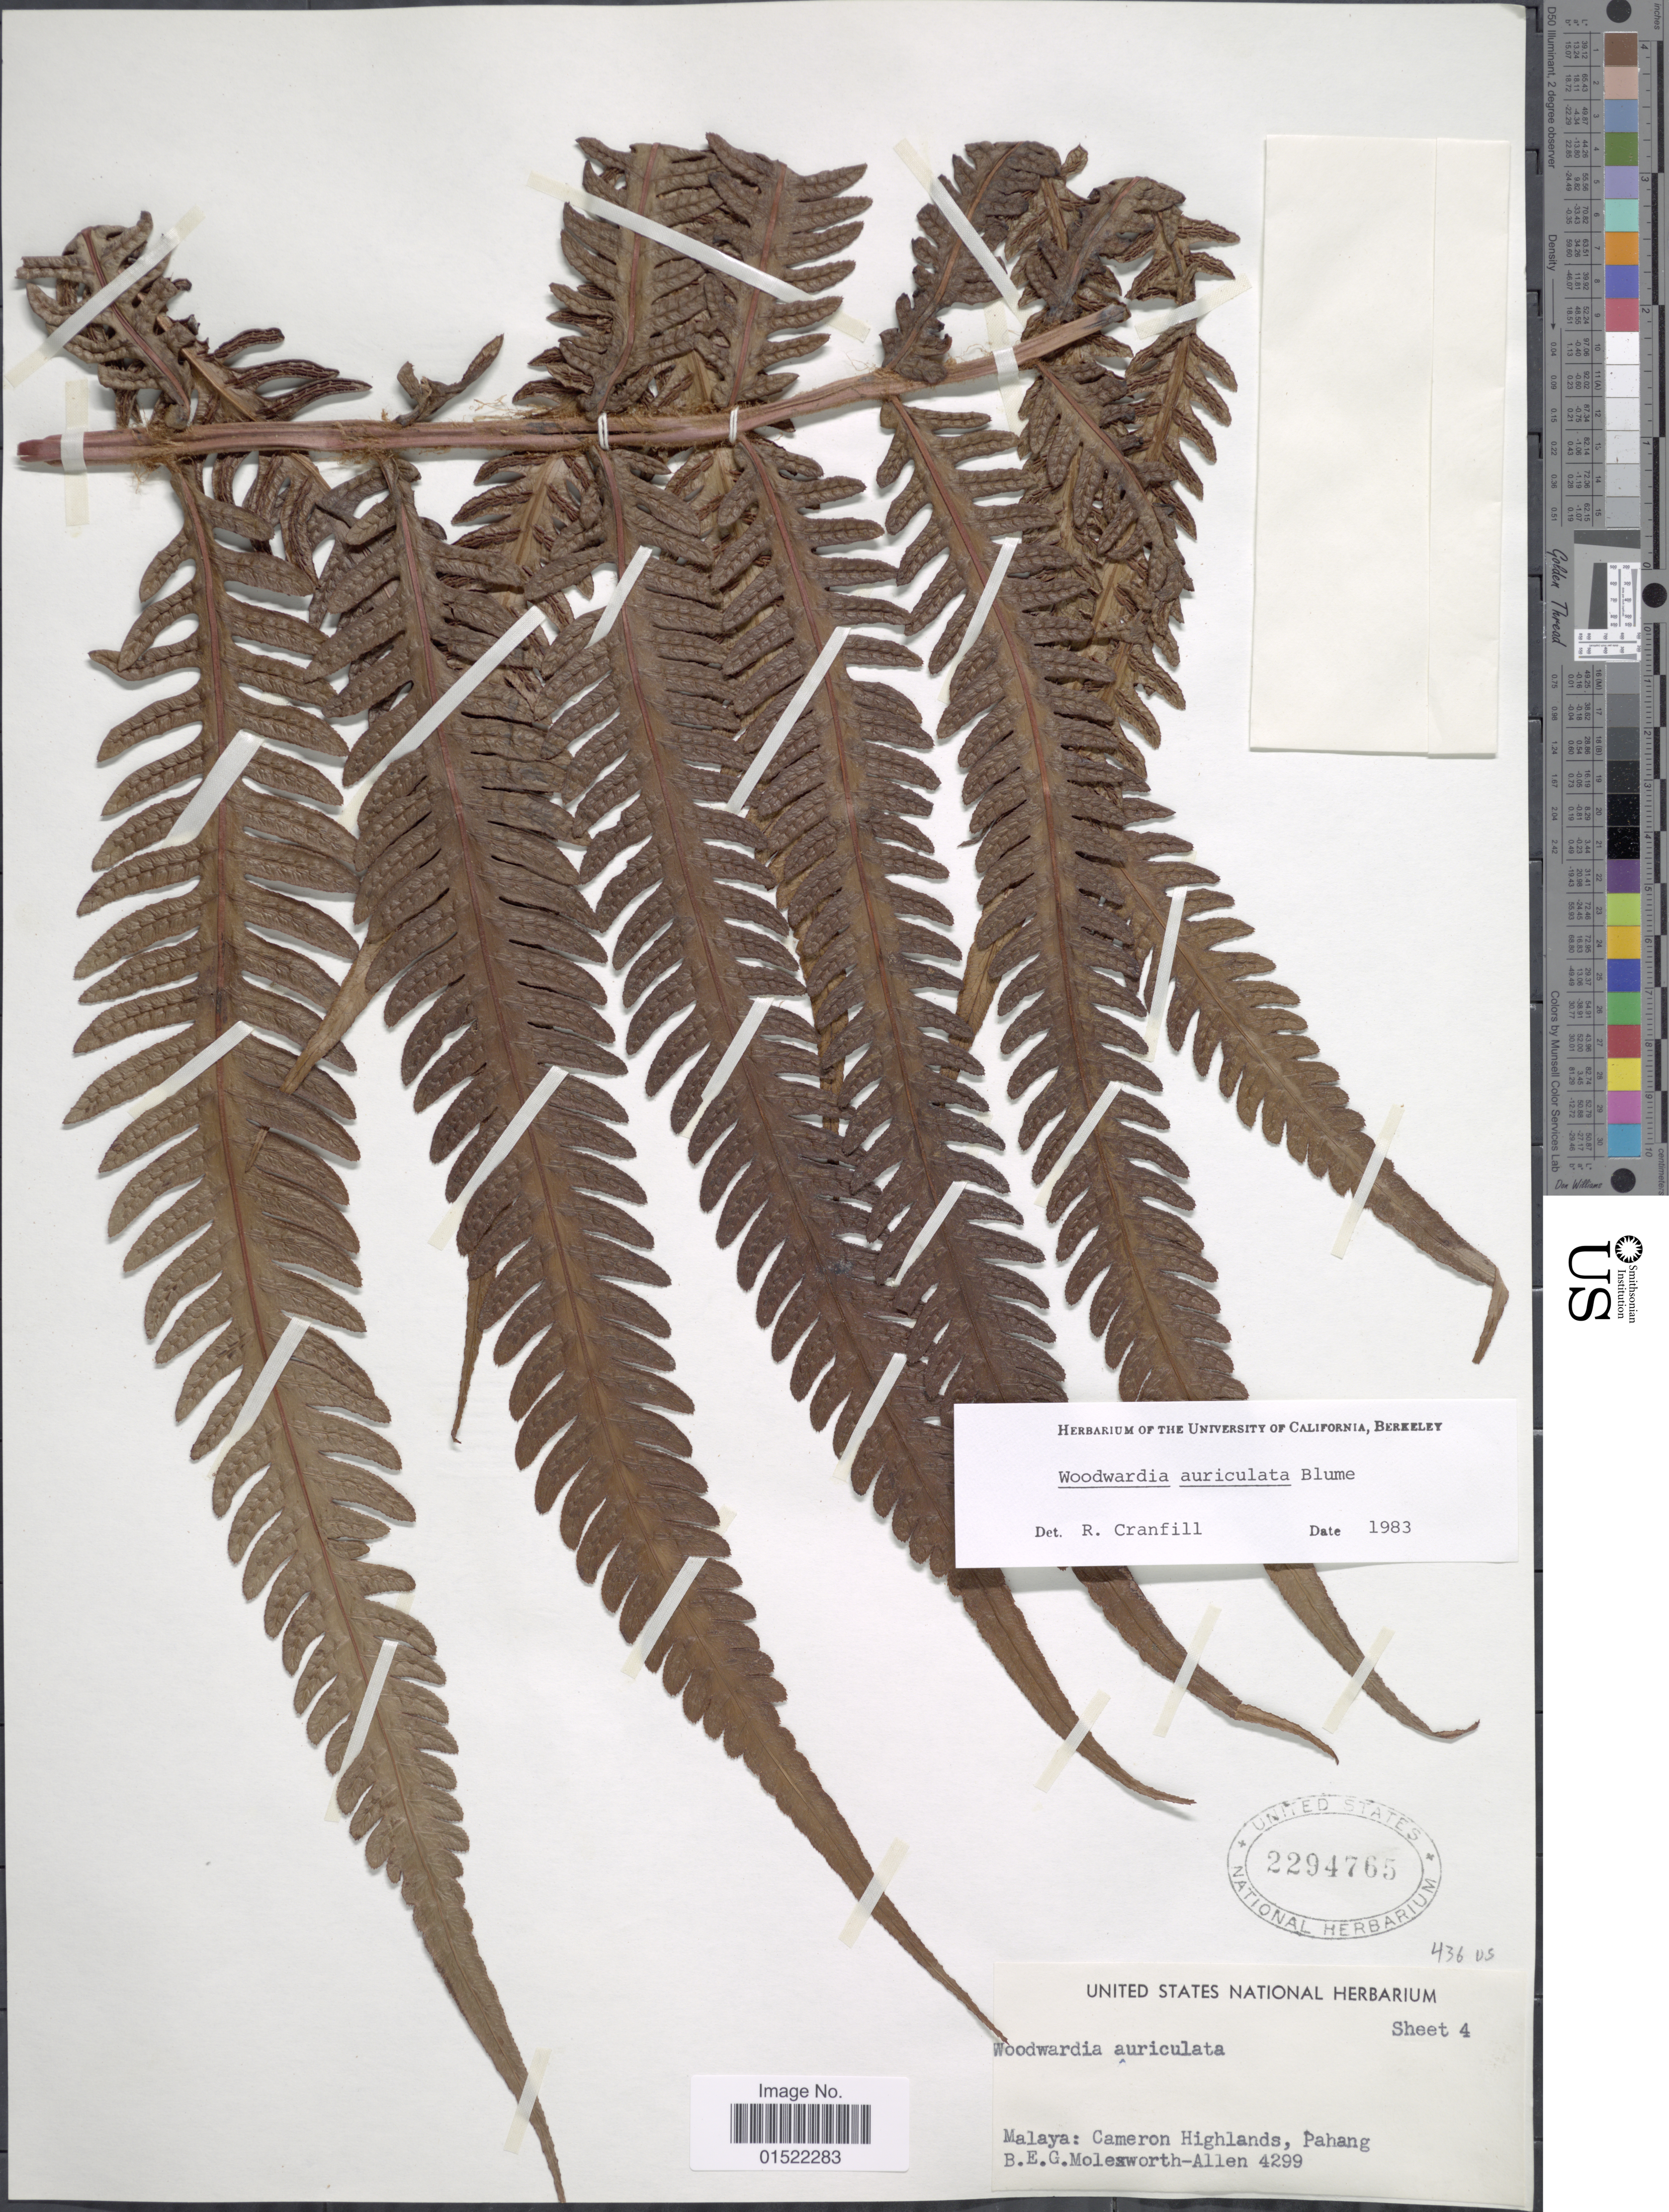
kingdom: Plantae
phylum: Tracheophyta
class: Polypodiopsida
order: Polypodiales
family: Blechnaceae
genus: Woodwardia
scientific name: Woodwardia auriculata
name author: Blume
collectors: B. E. G. Molesworth-Allen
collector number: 4299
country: Malaysia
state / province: Pahang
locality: Malaya: Cameron Highlands, Pahang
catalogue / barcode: US 2294765